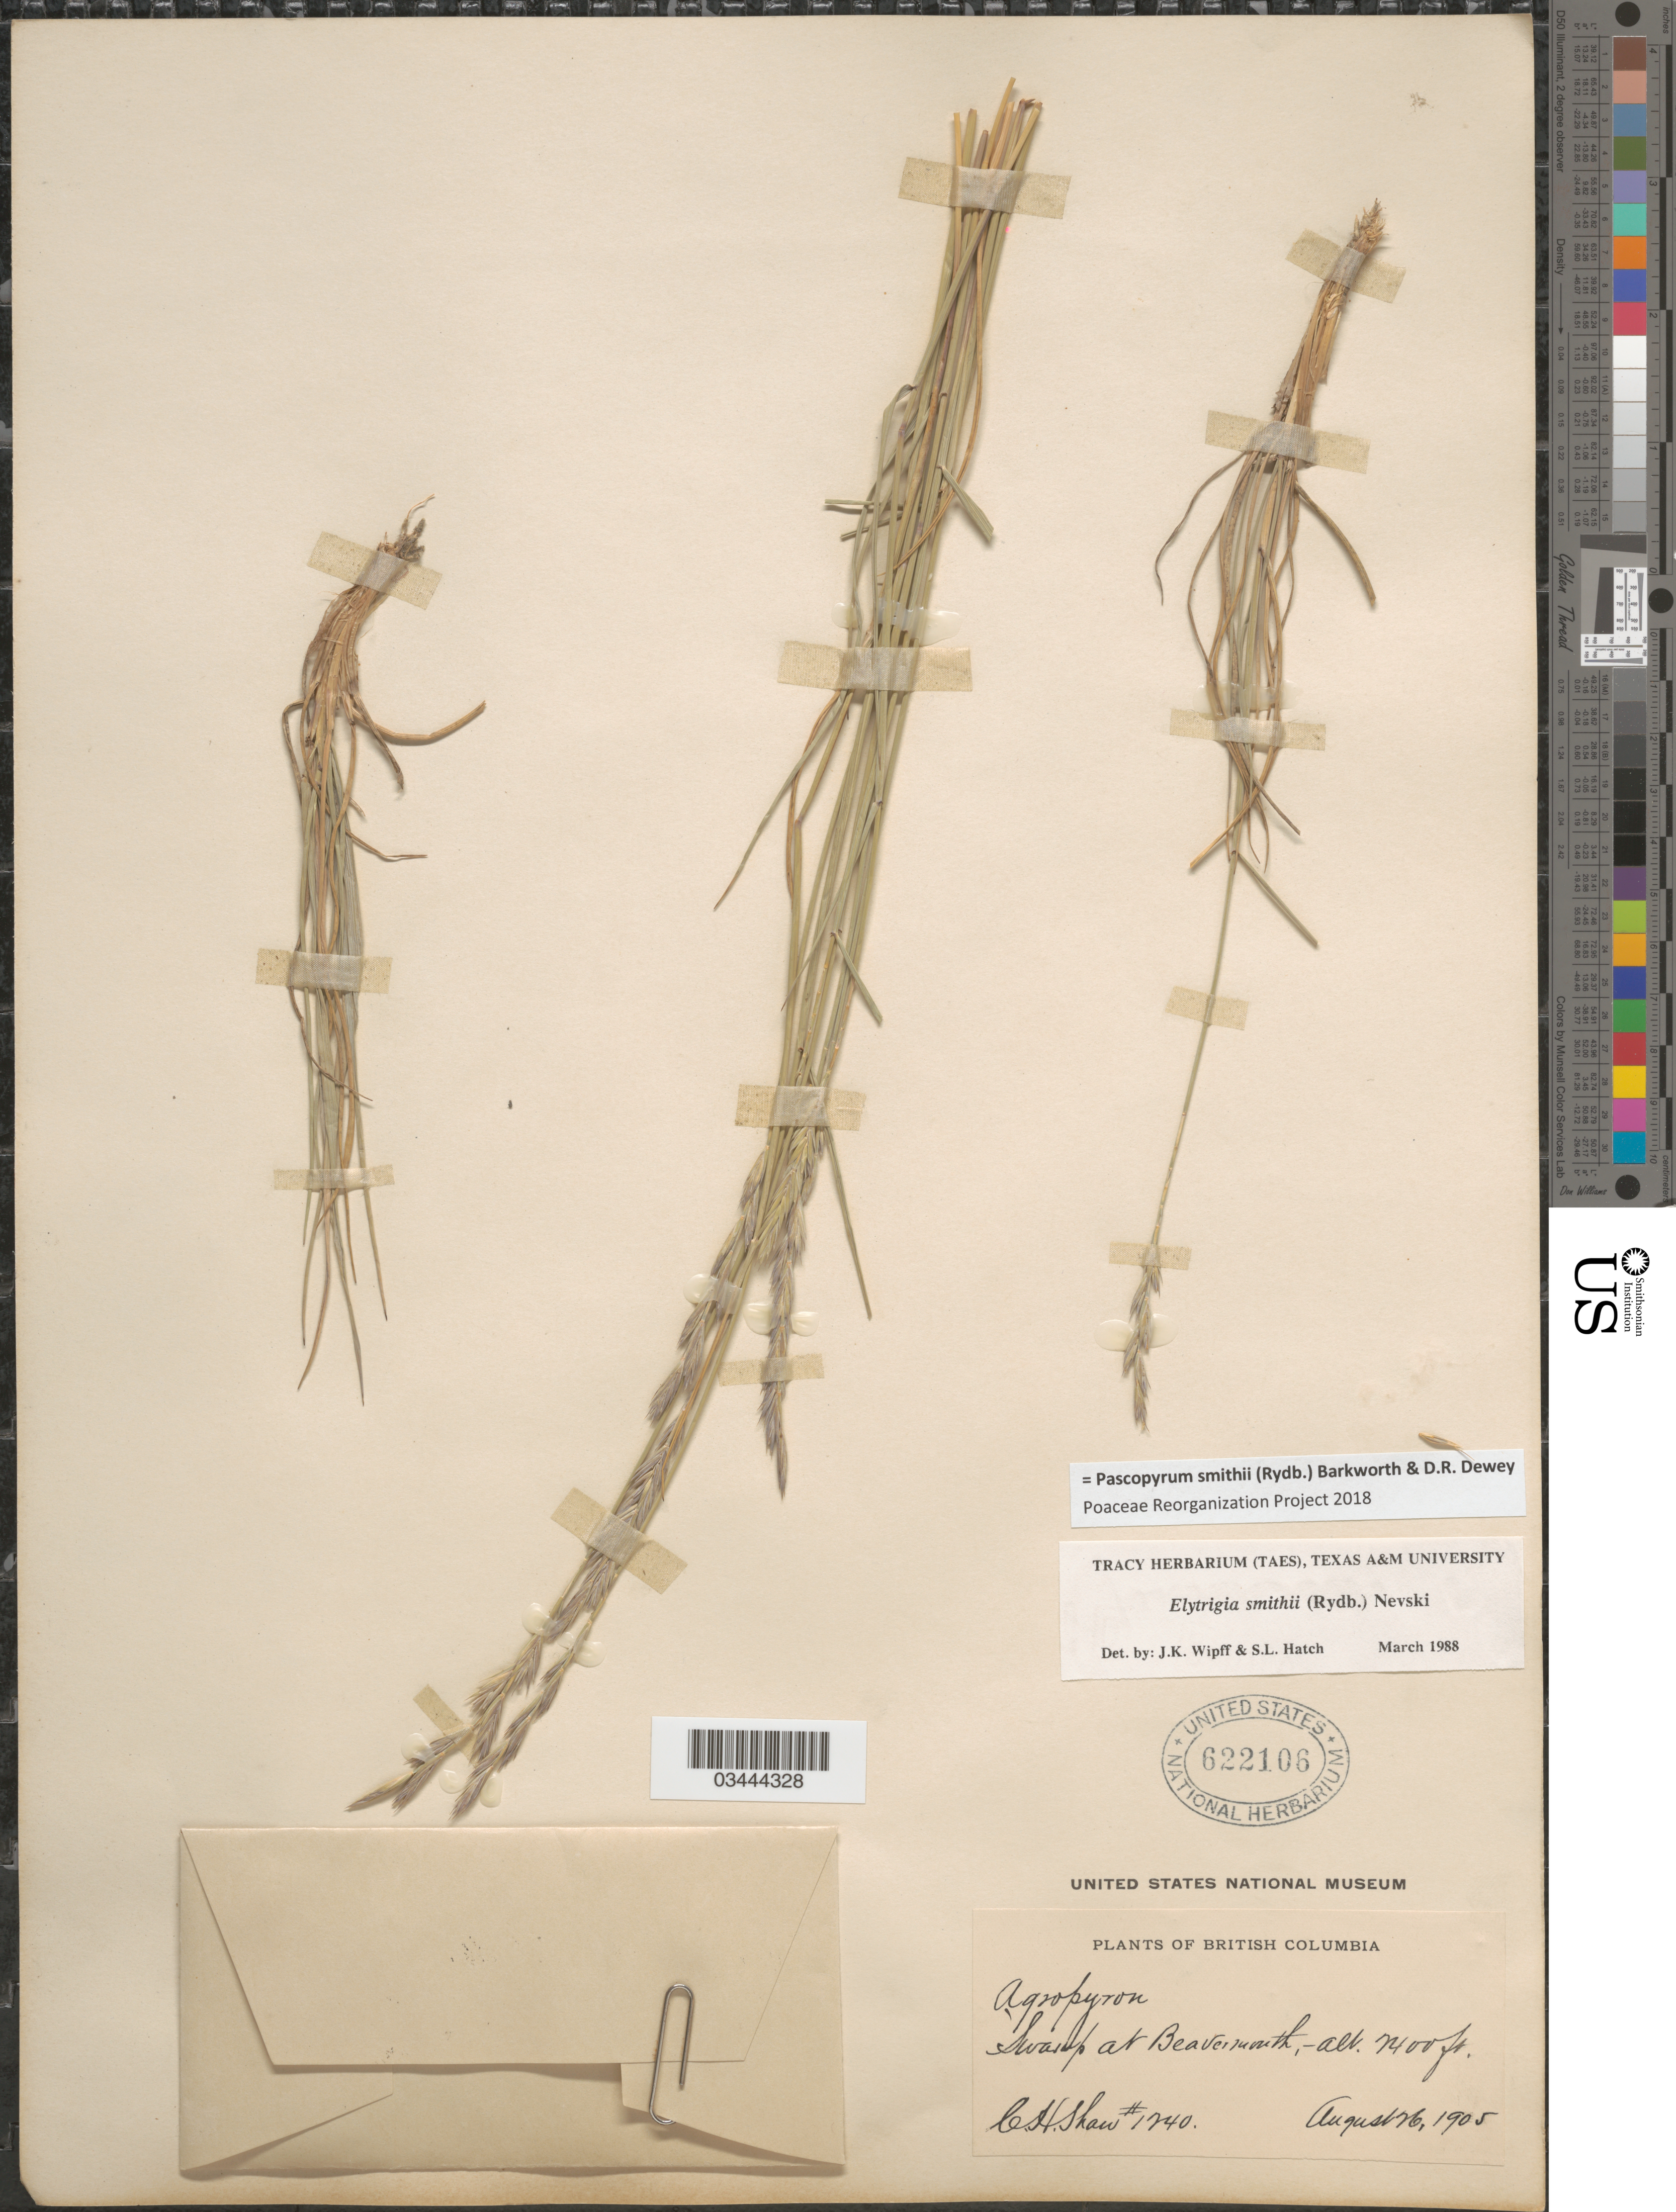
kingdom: Plantae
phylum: Tracheophyta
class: Liliopsida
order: Poales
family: Poaceae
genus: Pascopyrum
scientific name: Pascopyrum smithii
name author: (Rydb.) Barkworth & Dewey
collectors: C. H. Shaw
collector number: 1240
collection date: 1905-08-26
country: Canada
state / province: British Columbia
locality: Swamp at Beavermouth.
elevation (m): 732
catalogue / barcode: US 622106